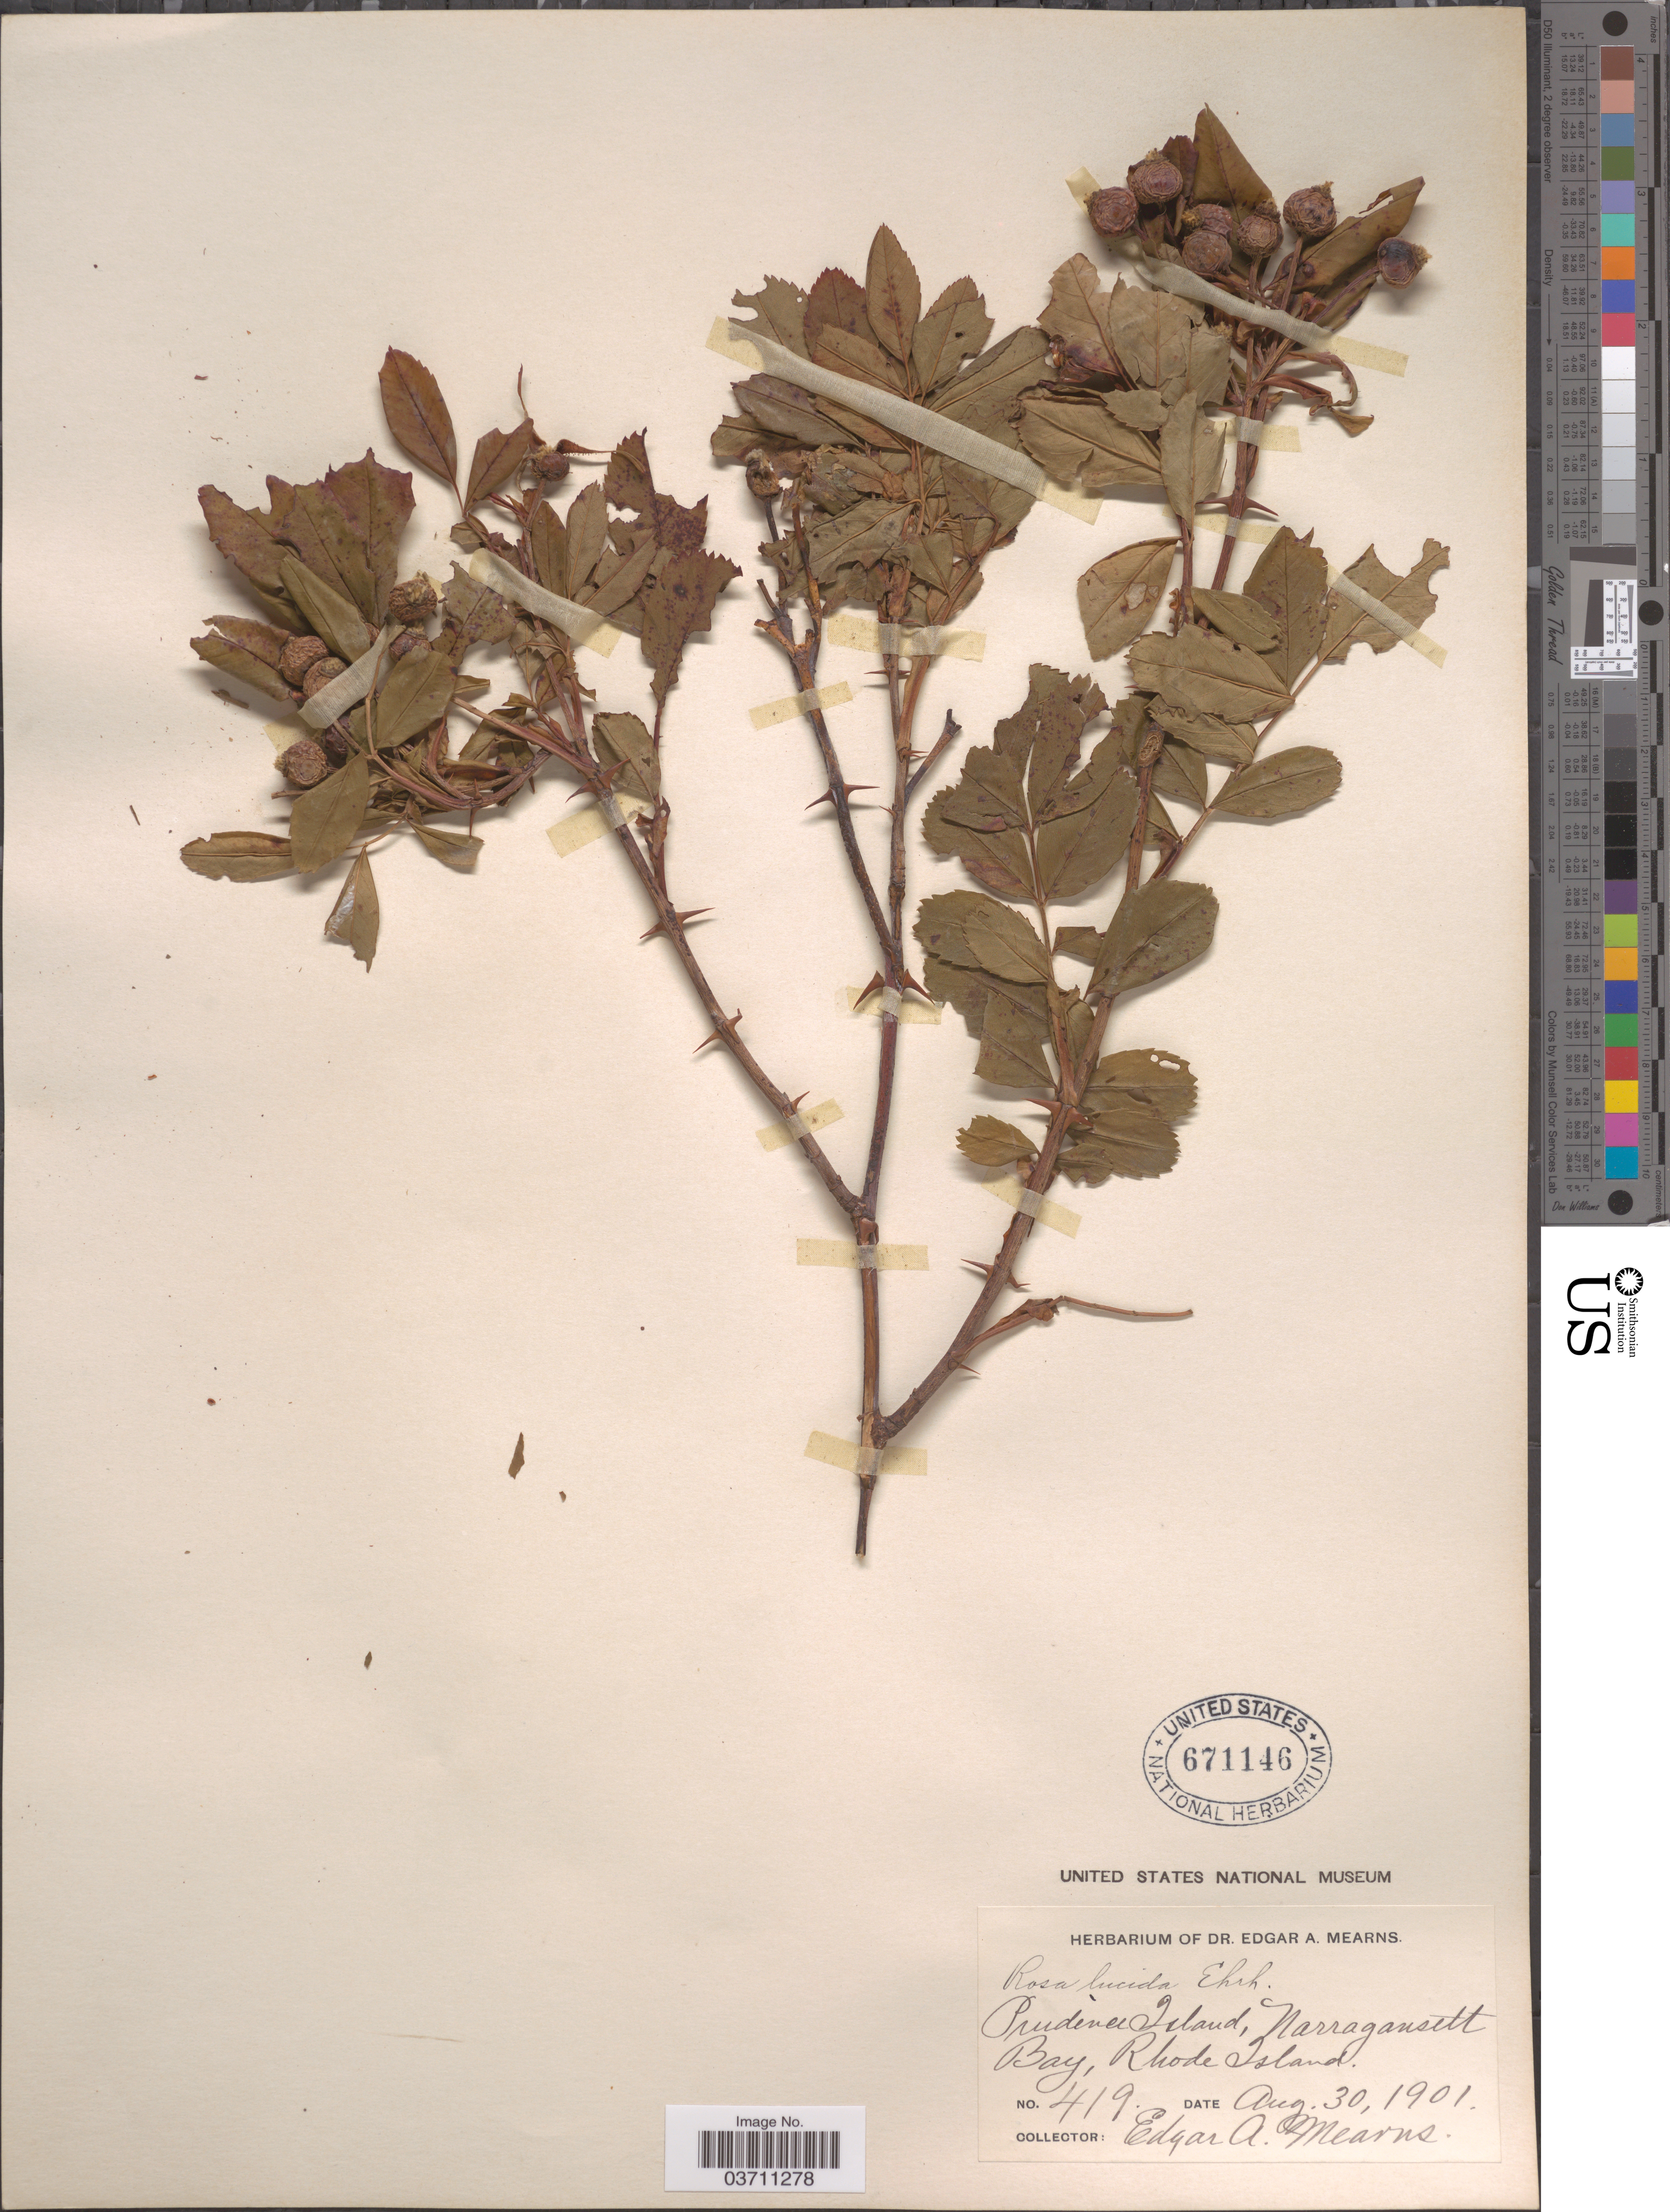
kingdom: Plantae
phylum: Tracheophyta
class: Magnoliopsida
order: Rosales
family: Rosaceae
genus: Rosa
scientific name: Rosa lucida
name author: Meehan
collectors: E. A. Mearns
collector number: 419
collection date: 1901-08-30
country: United States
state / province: Rhode Island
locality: Prudence Island, Narragansett Bay.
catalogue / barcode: US 671146